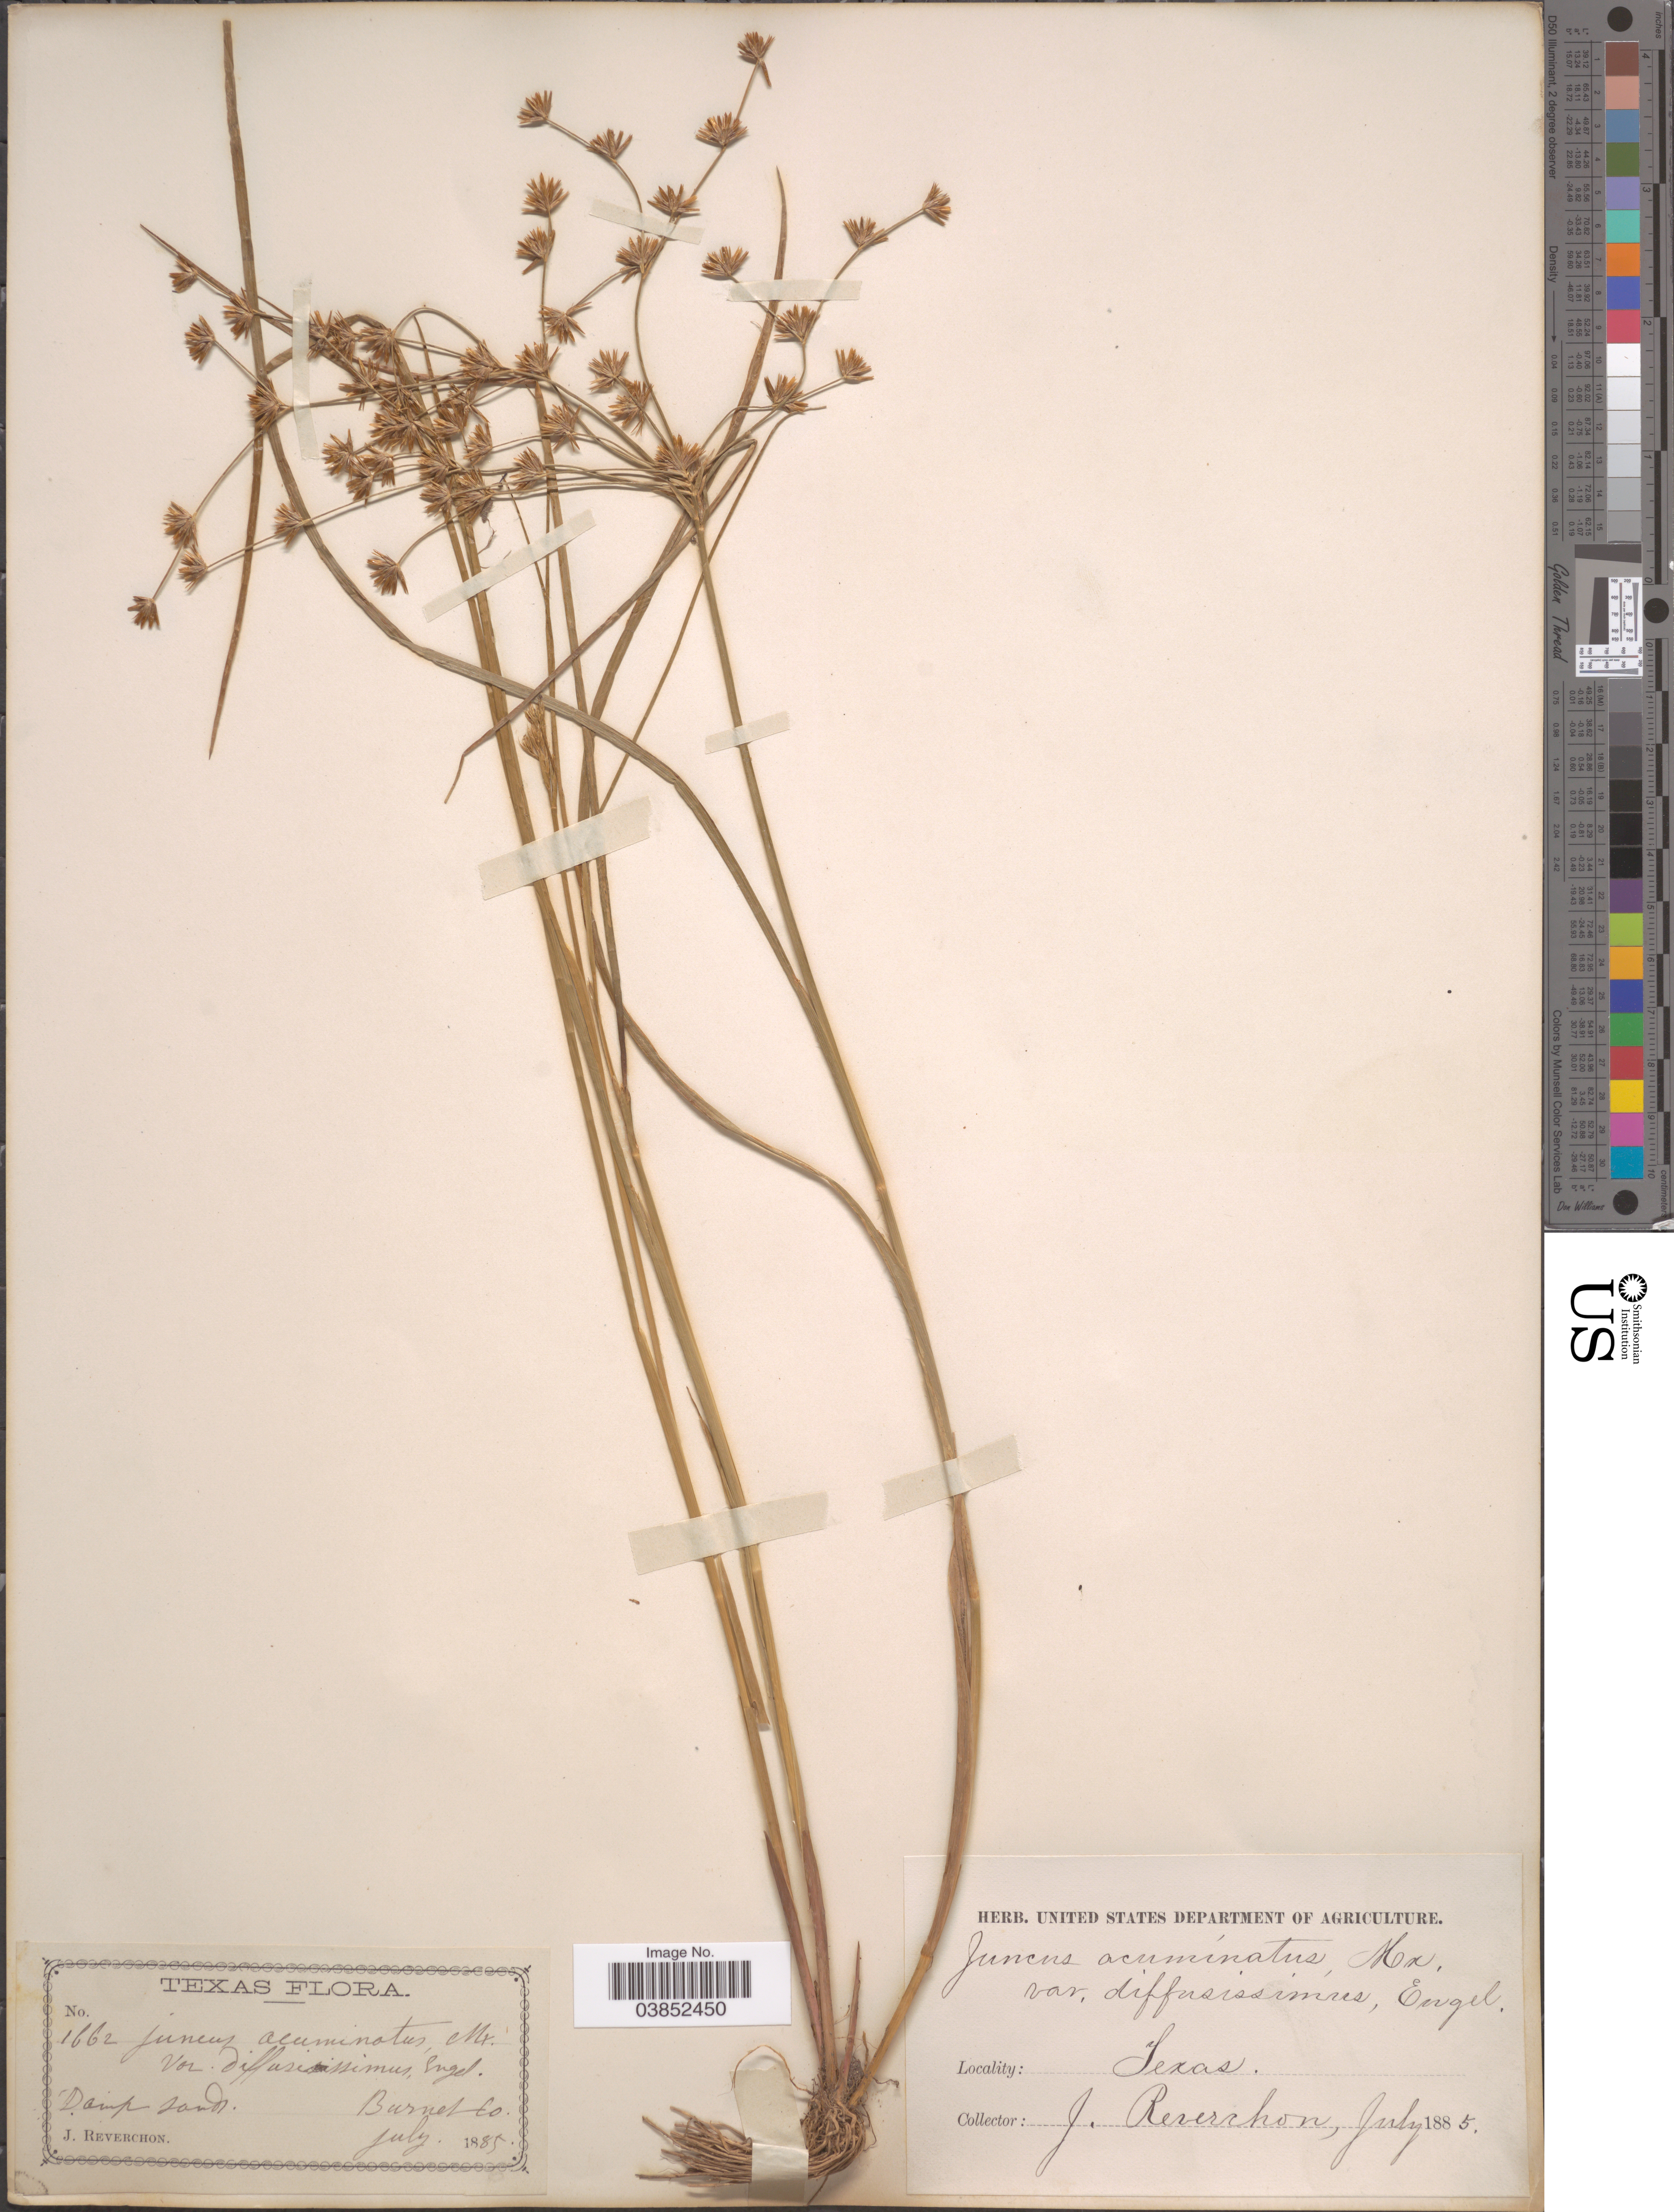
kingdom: Plantae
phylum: Tracheophyta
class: Liliopsida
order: Poales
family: Juncaceae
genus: Juncus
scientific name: Juncus diffusissimus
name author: Buckley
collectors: J. Reverchon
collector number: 1662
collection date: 1885-07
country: United States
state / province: Texas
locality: Burnet Co.